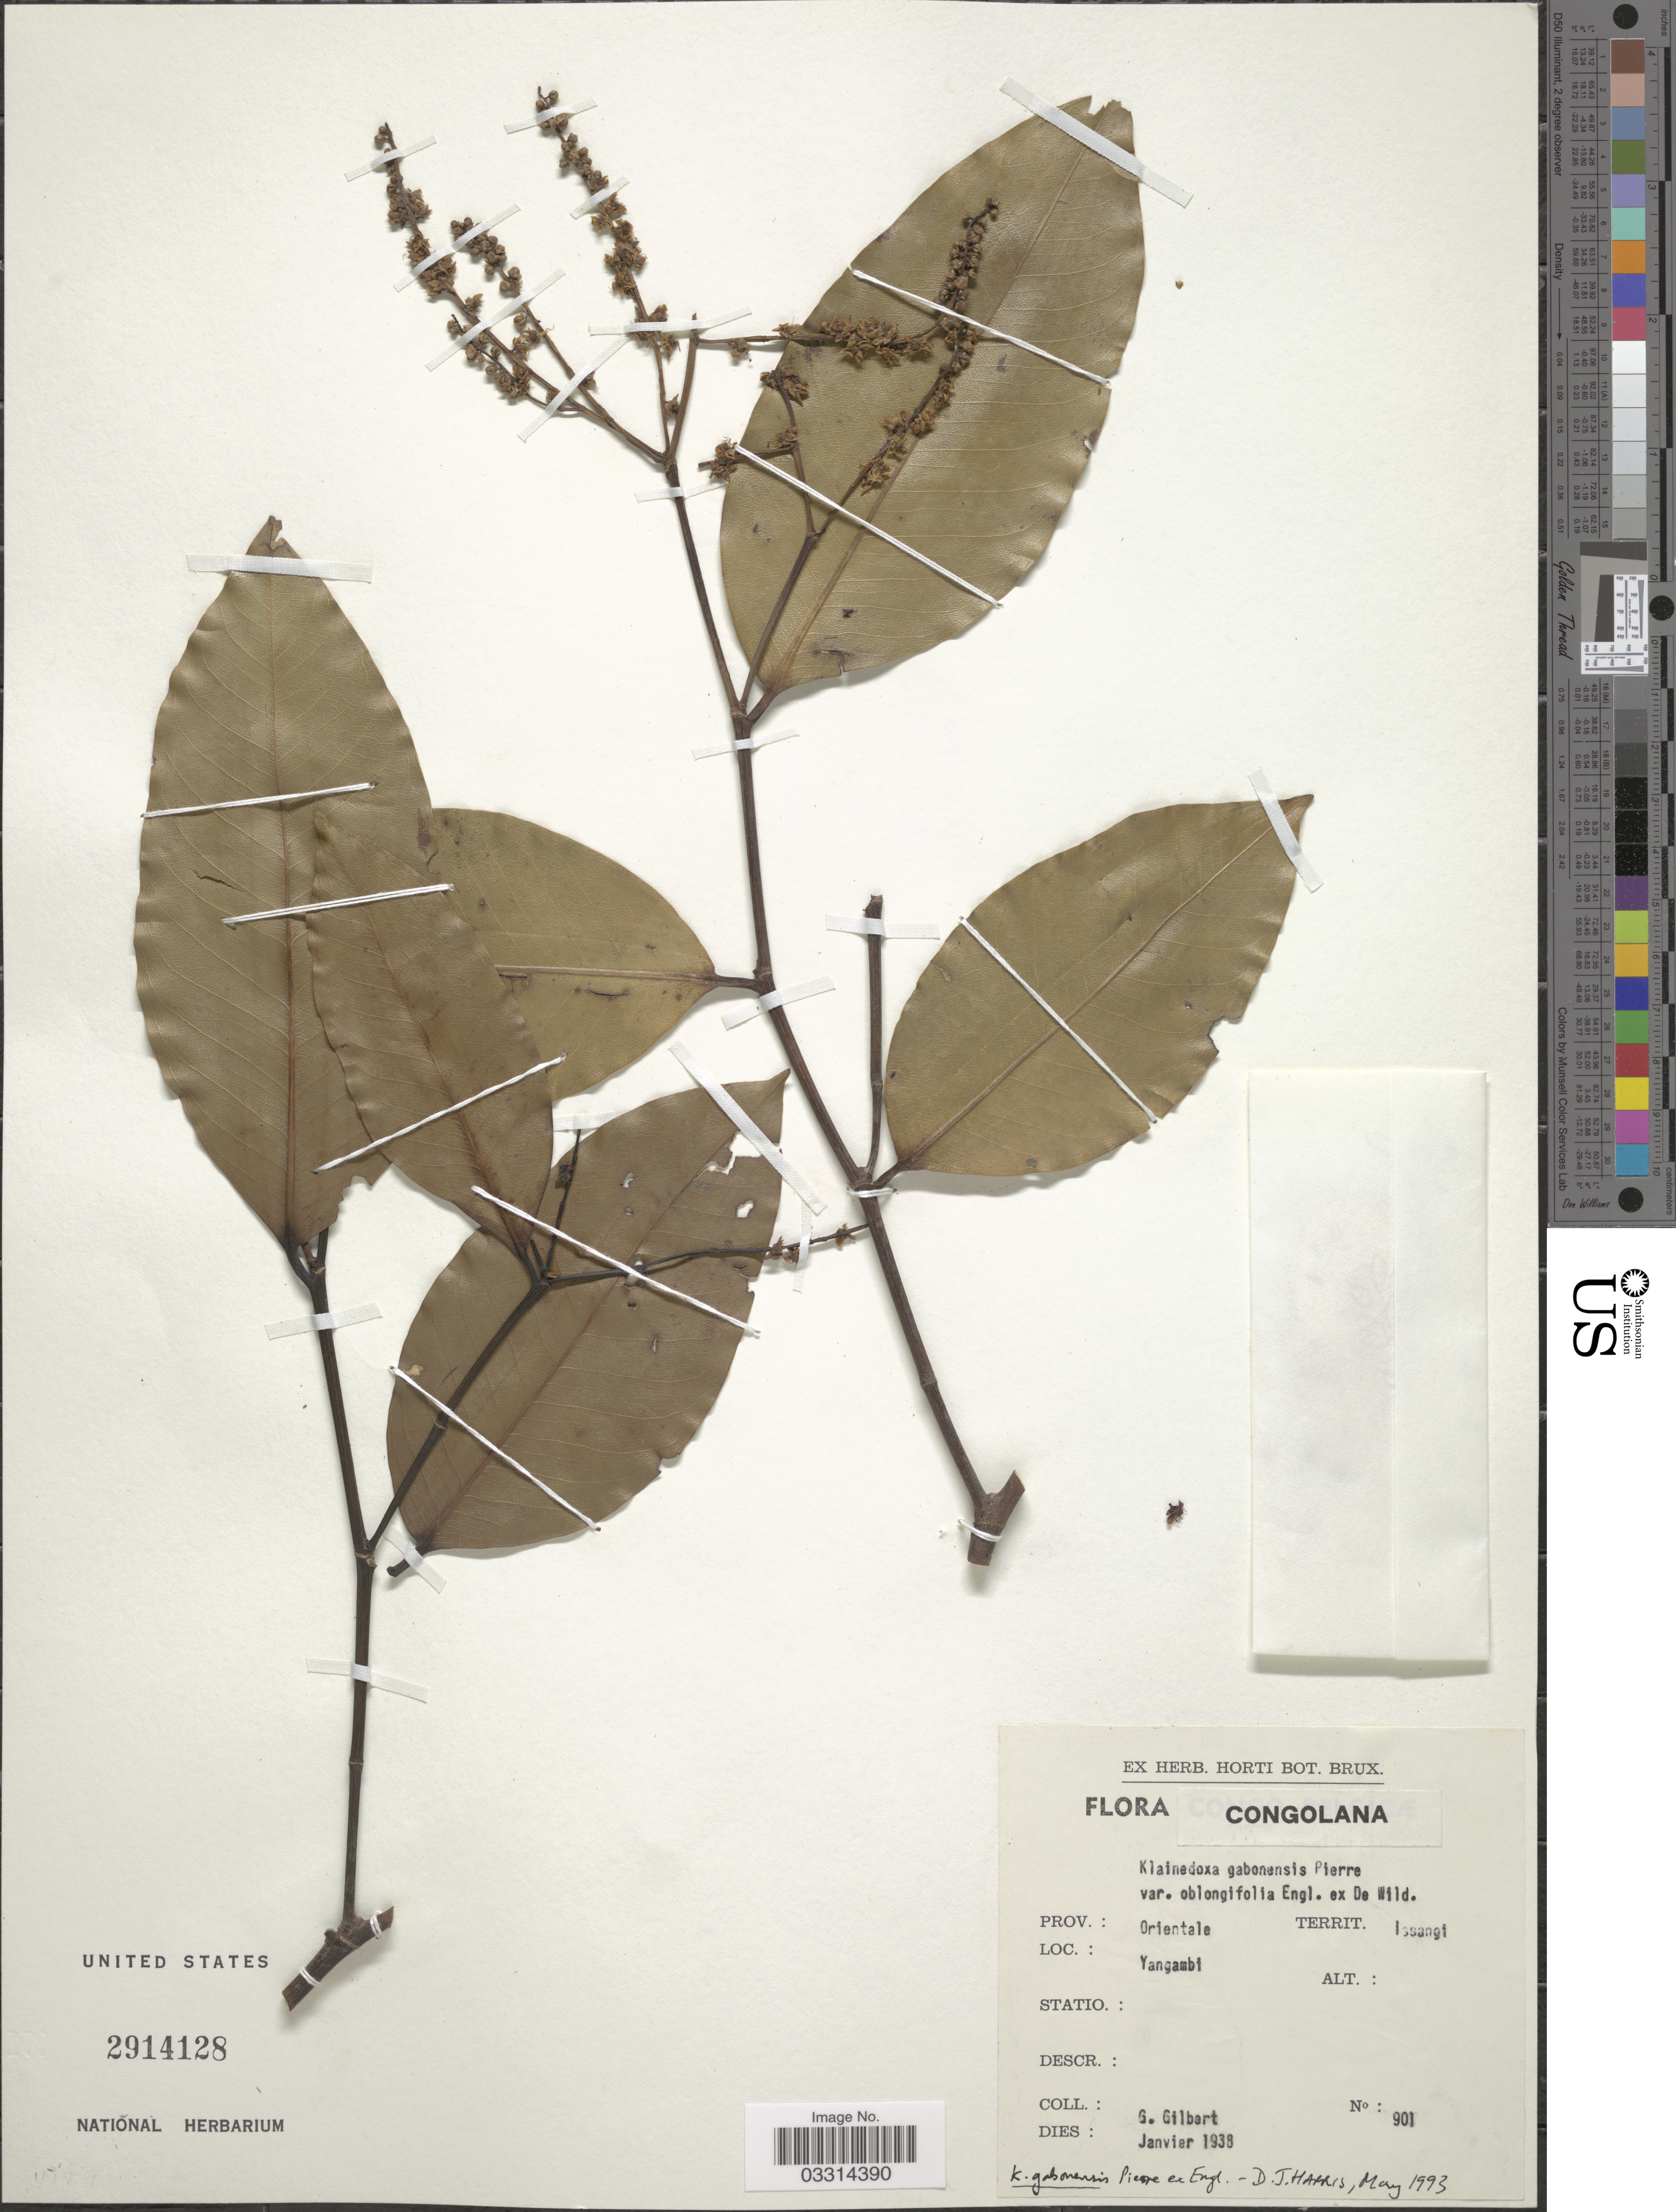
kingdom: Plantae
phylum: Tracheophyta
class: Magnoliopsida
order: Malpighiales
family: Irvingiaceae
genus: Klainedoxa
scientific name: Klainedoxa gabonensis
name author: Pierre ex Engl.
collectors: G. Gilbert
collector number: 901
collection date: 1938-01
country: Congo, Democratic Republic of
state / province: Tshopo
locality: Congolana. Territ. Issangi. Yangambi.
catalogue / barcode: US 2914128